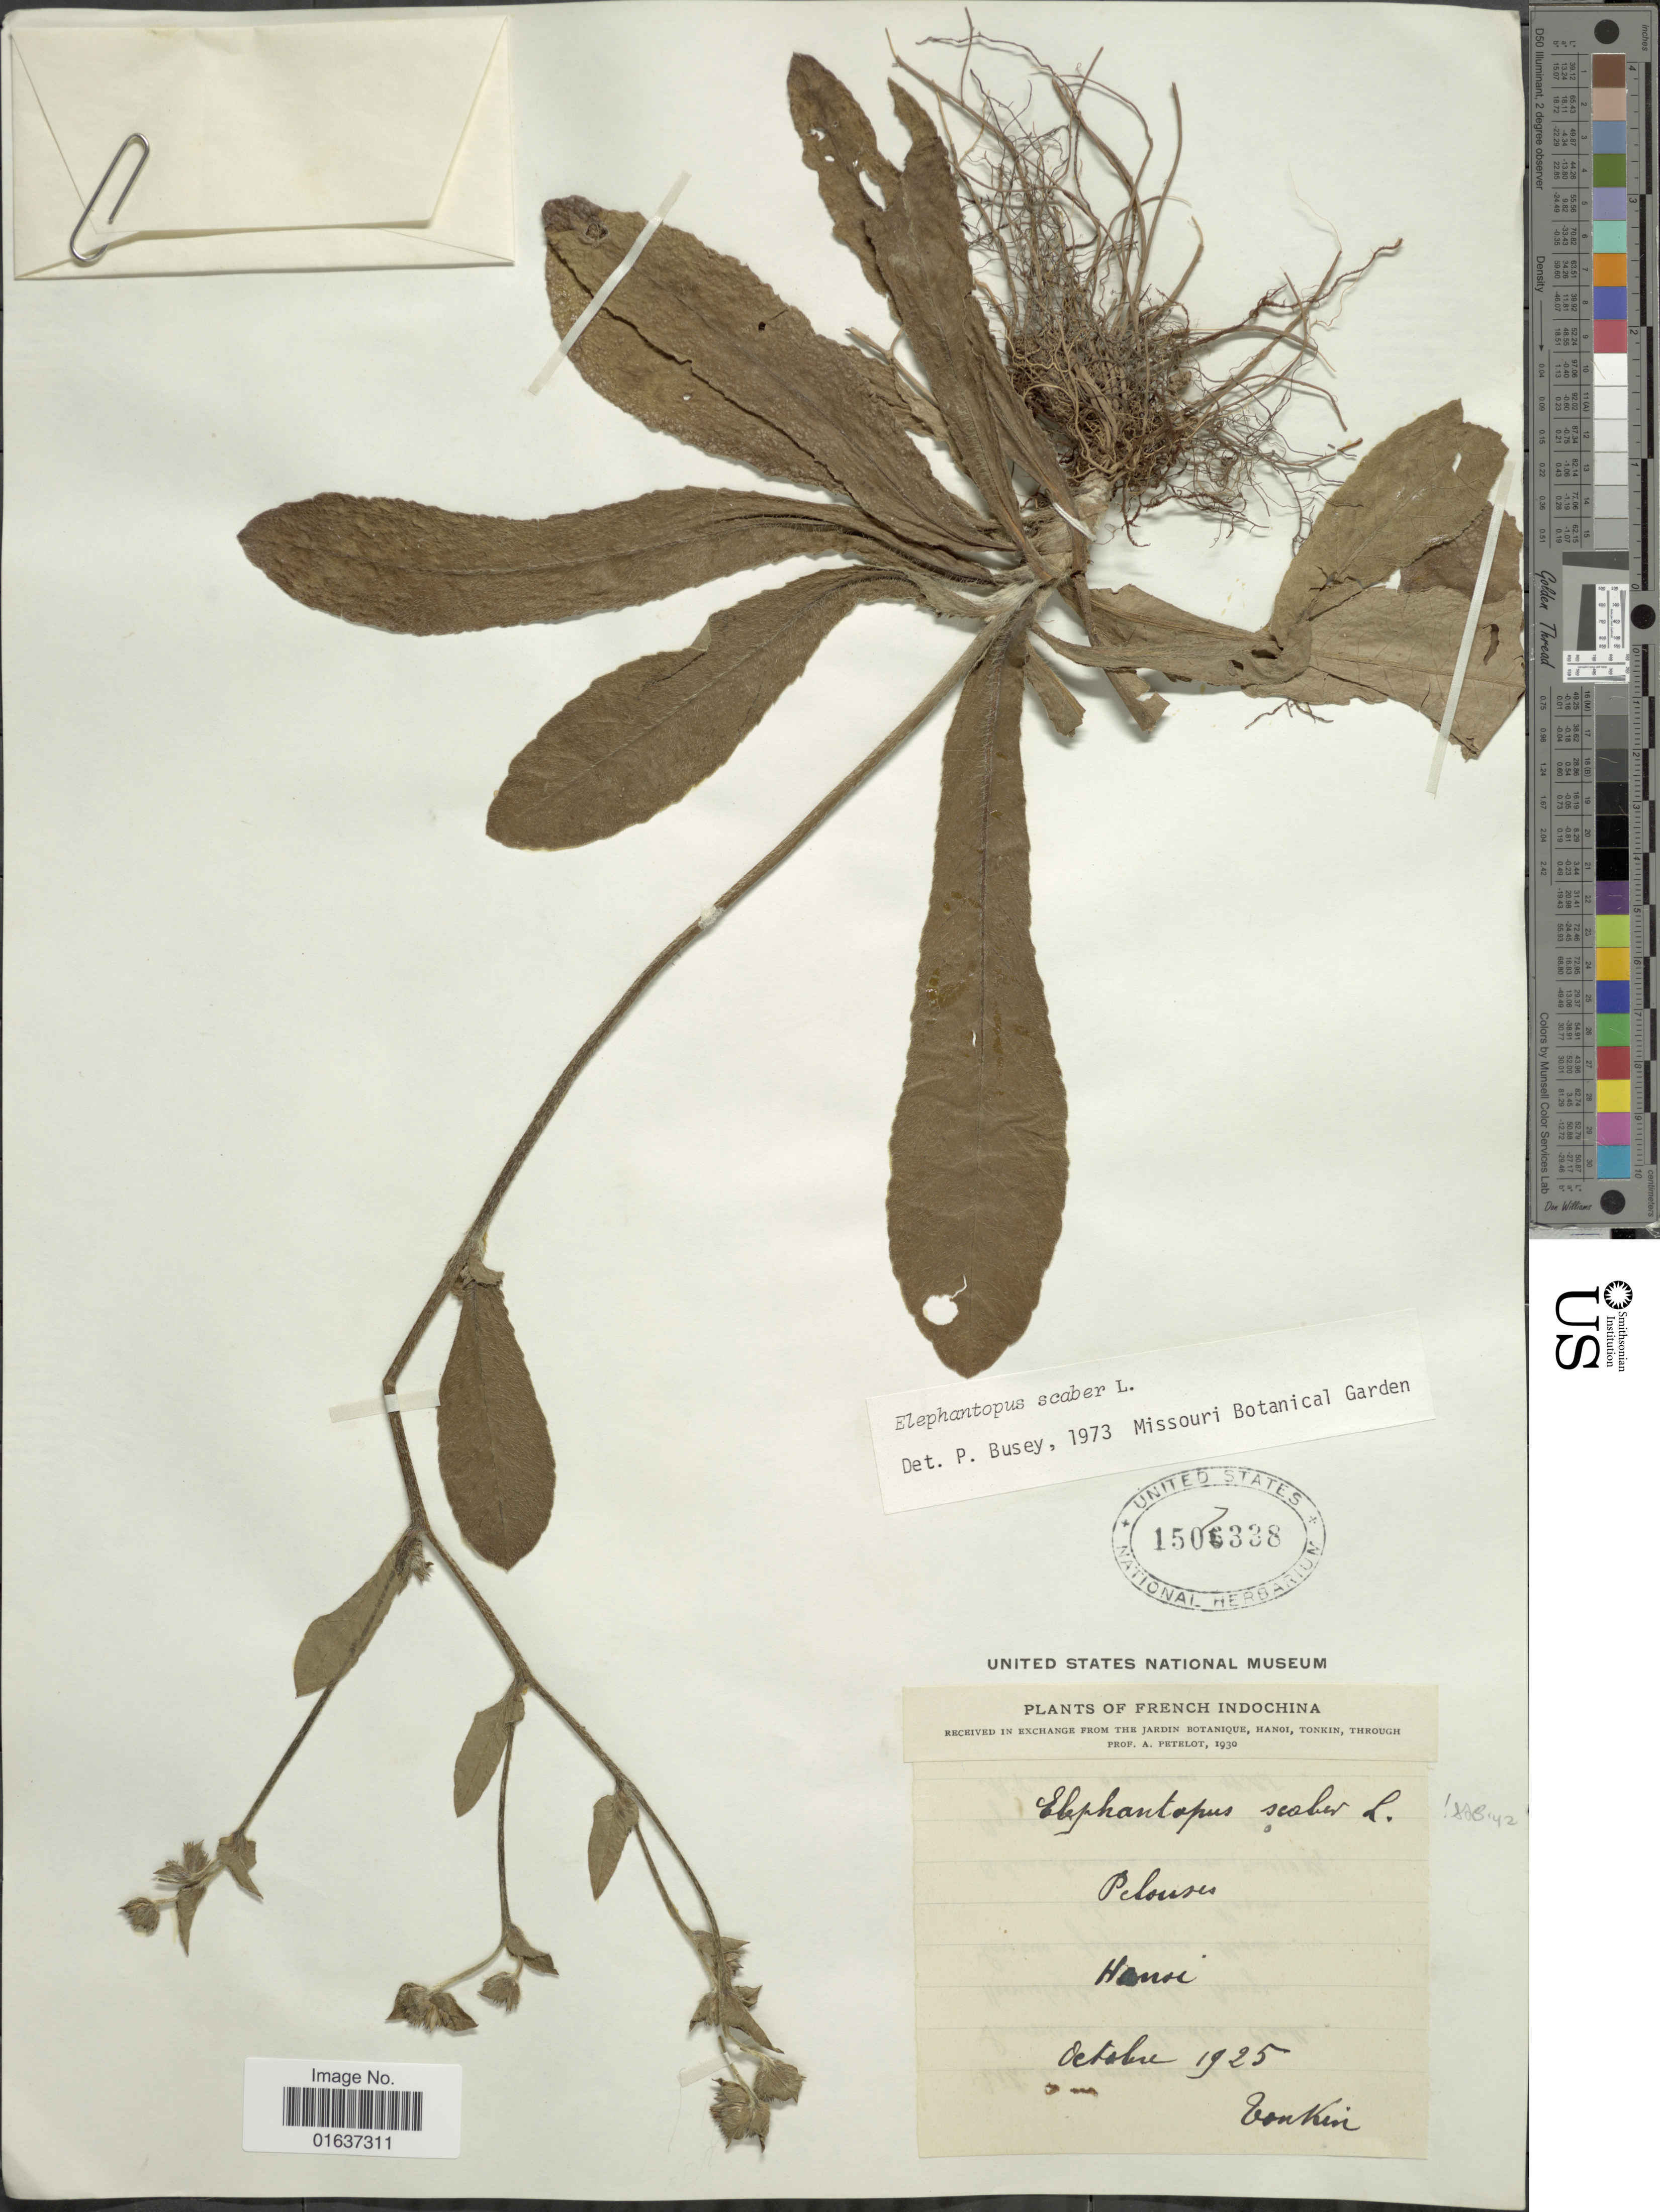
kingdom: Plantae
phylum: Tracheophyta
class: Magnoliopsida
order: Asterales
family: Asteraceae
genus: Elephantopus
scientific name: Elephantopus scaber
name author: L.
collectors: A. Petelot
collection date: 1925-10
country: Vietnam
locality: Tonkin. French Indochina, Pelouses, Honsi [interpreted]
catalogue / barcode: US 1507338